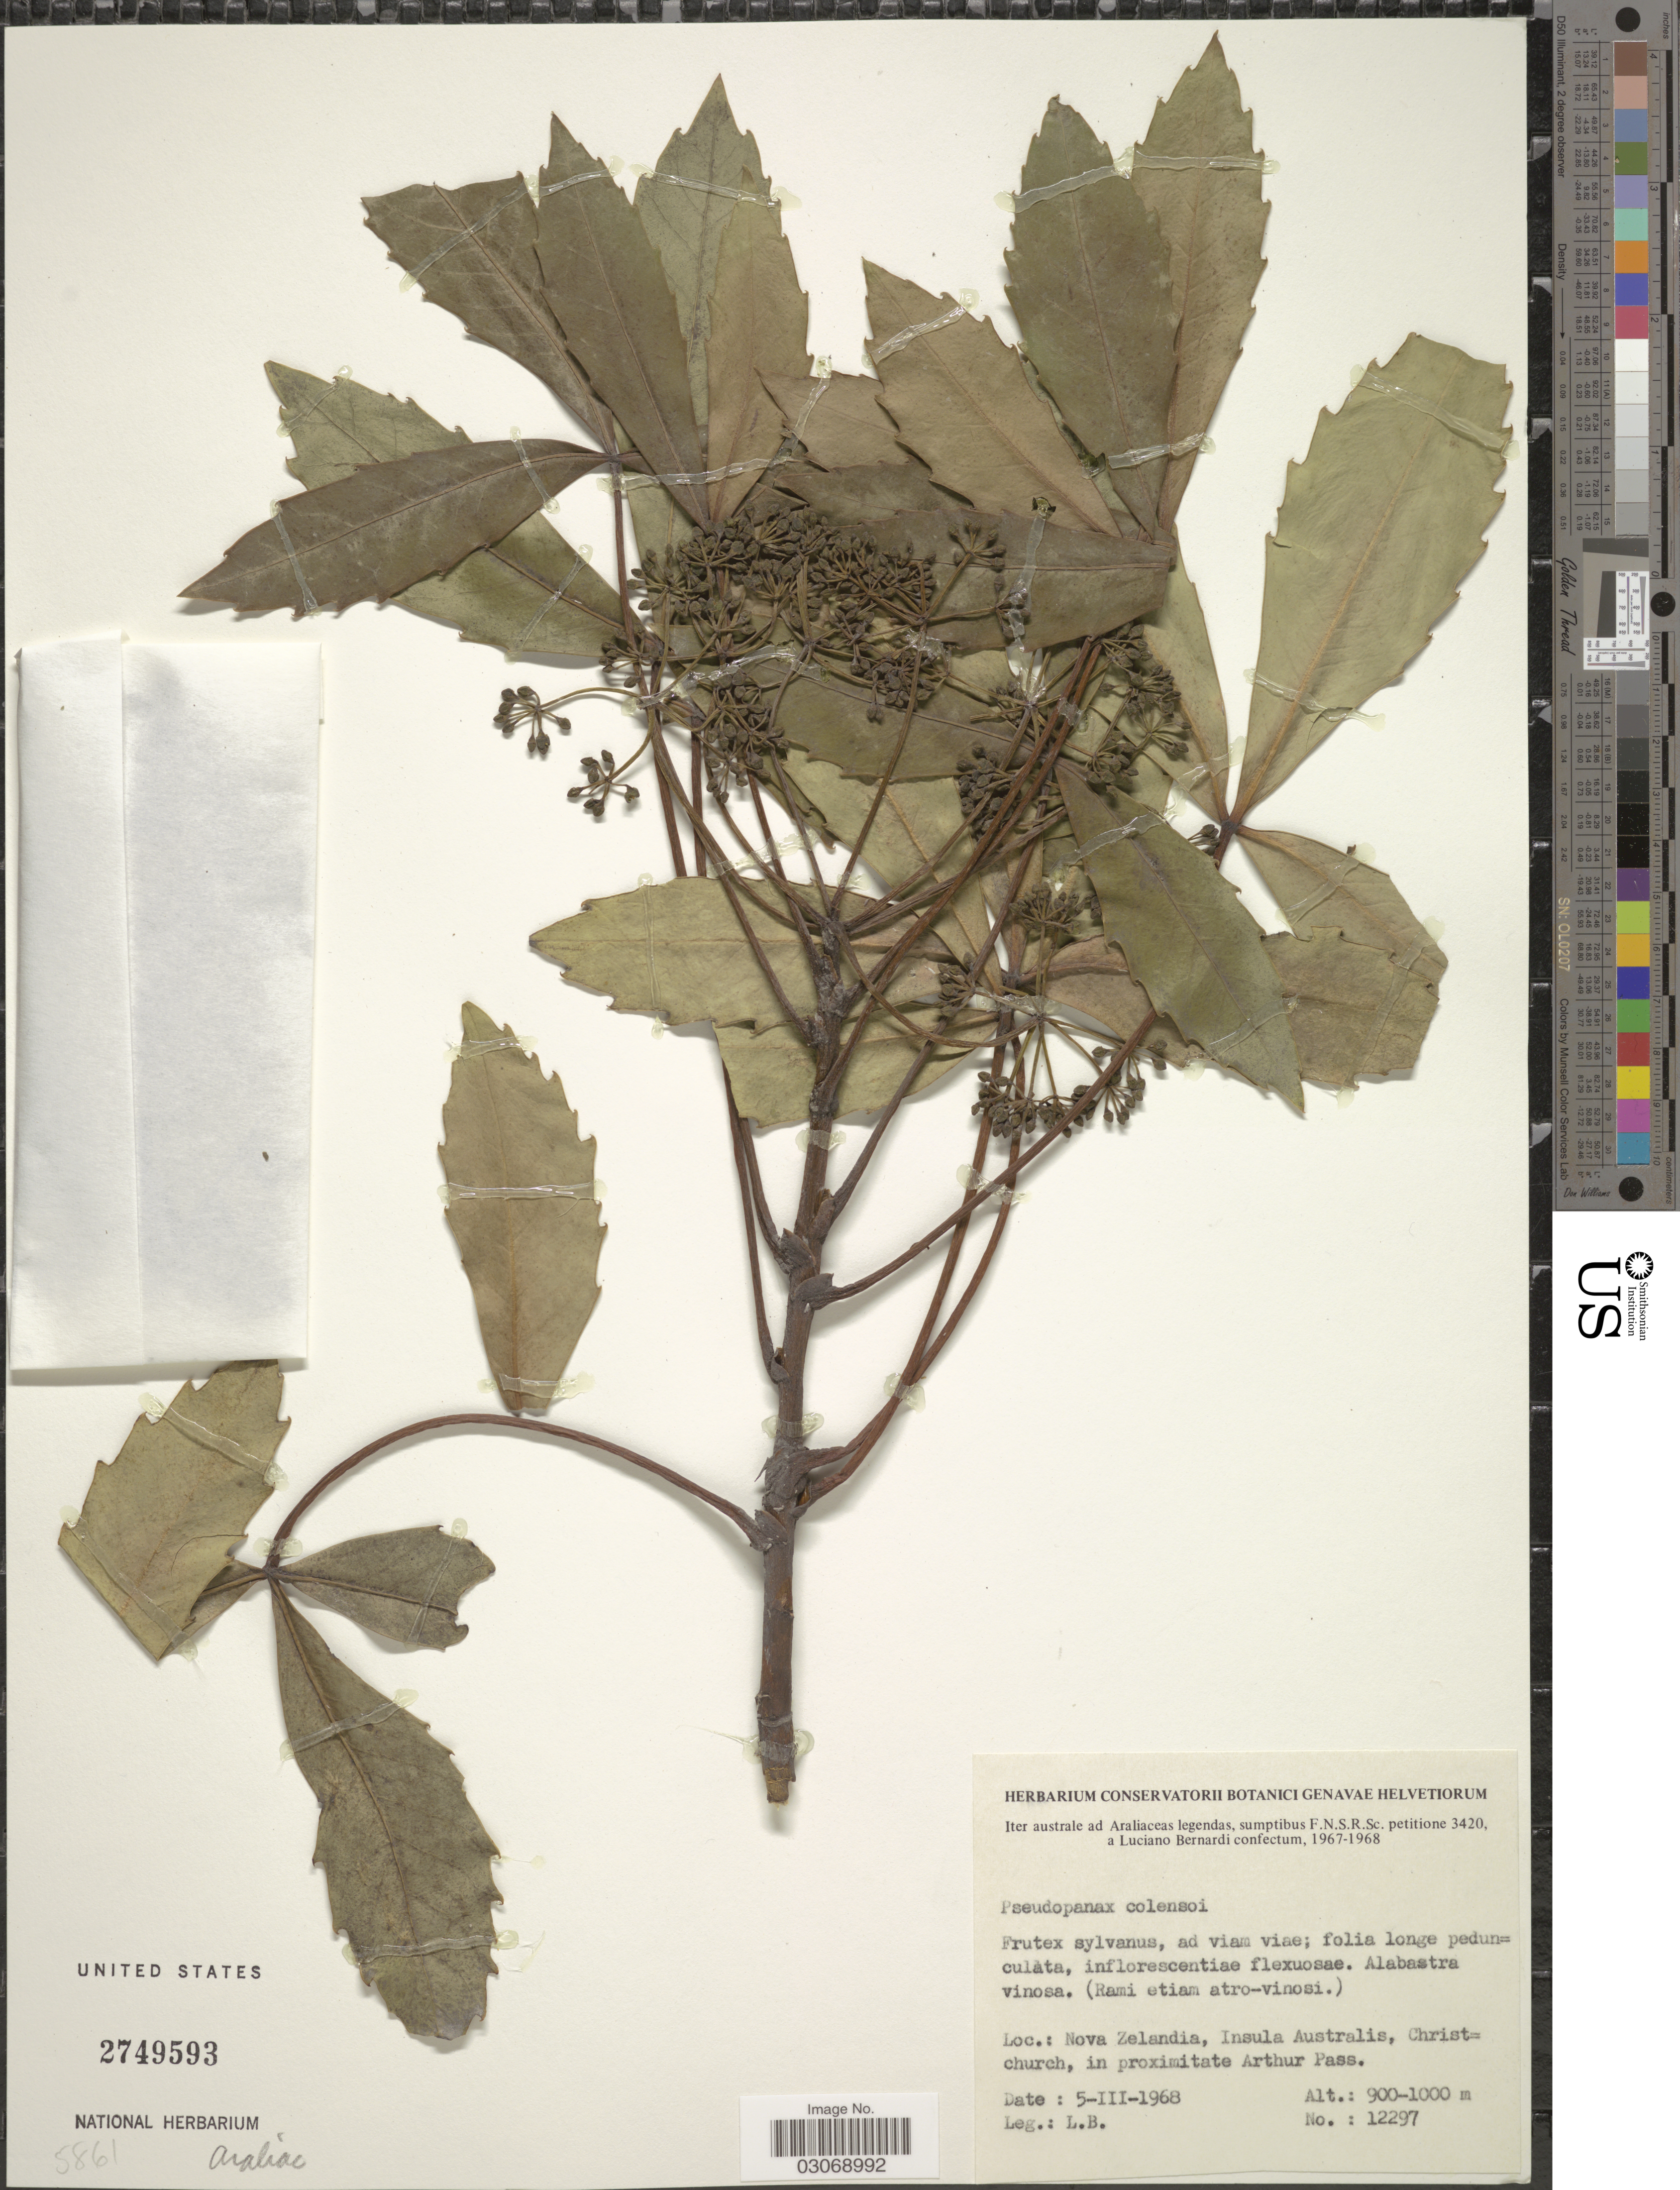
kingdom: Plantae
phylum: Tracheophyta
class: Magnoliopsida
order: Apiales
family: Araliaceae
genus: Pseudopanax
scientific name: Pseudopanax colensoi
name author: (Hook. f.) K. Koch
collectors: L. Bernardi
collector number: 12297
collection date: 1968-03-05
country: New Zealand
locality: Nova Zelandia, Insula Australis, Christ=church, in proximitate Arthur Pass.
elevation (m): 900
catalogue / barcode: US 2749593